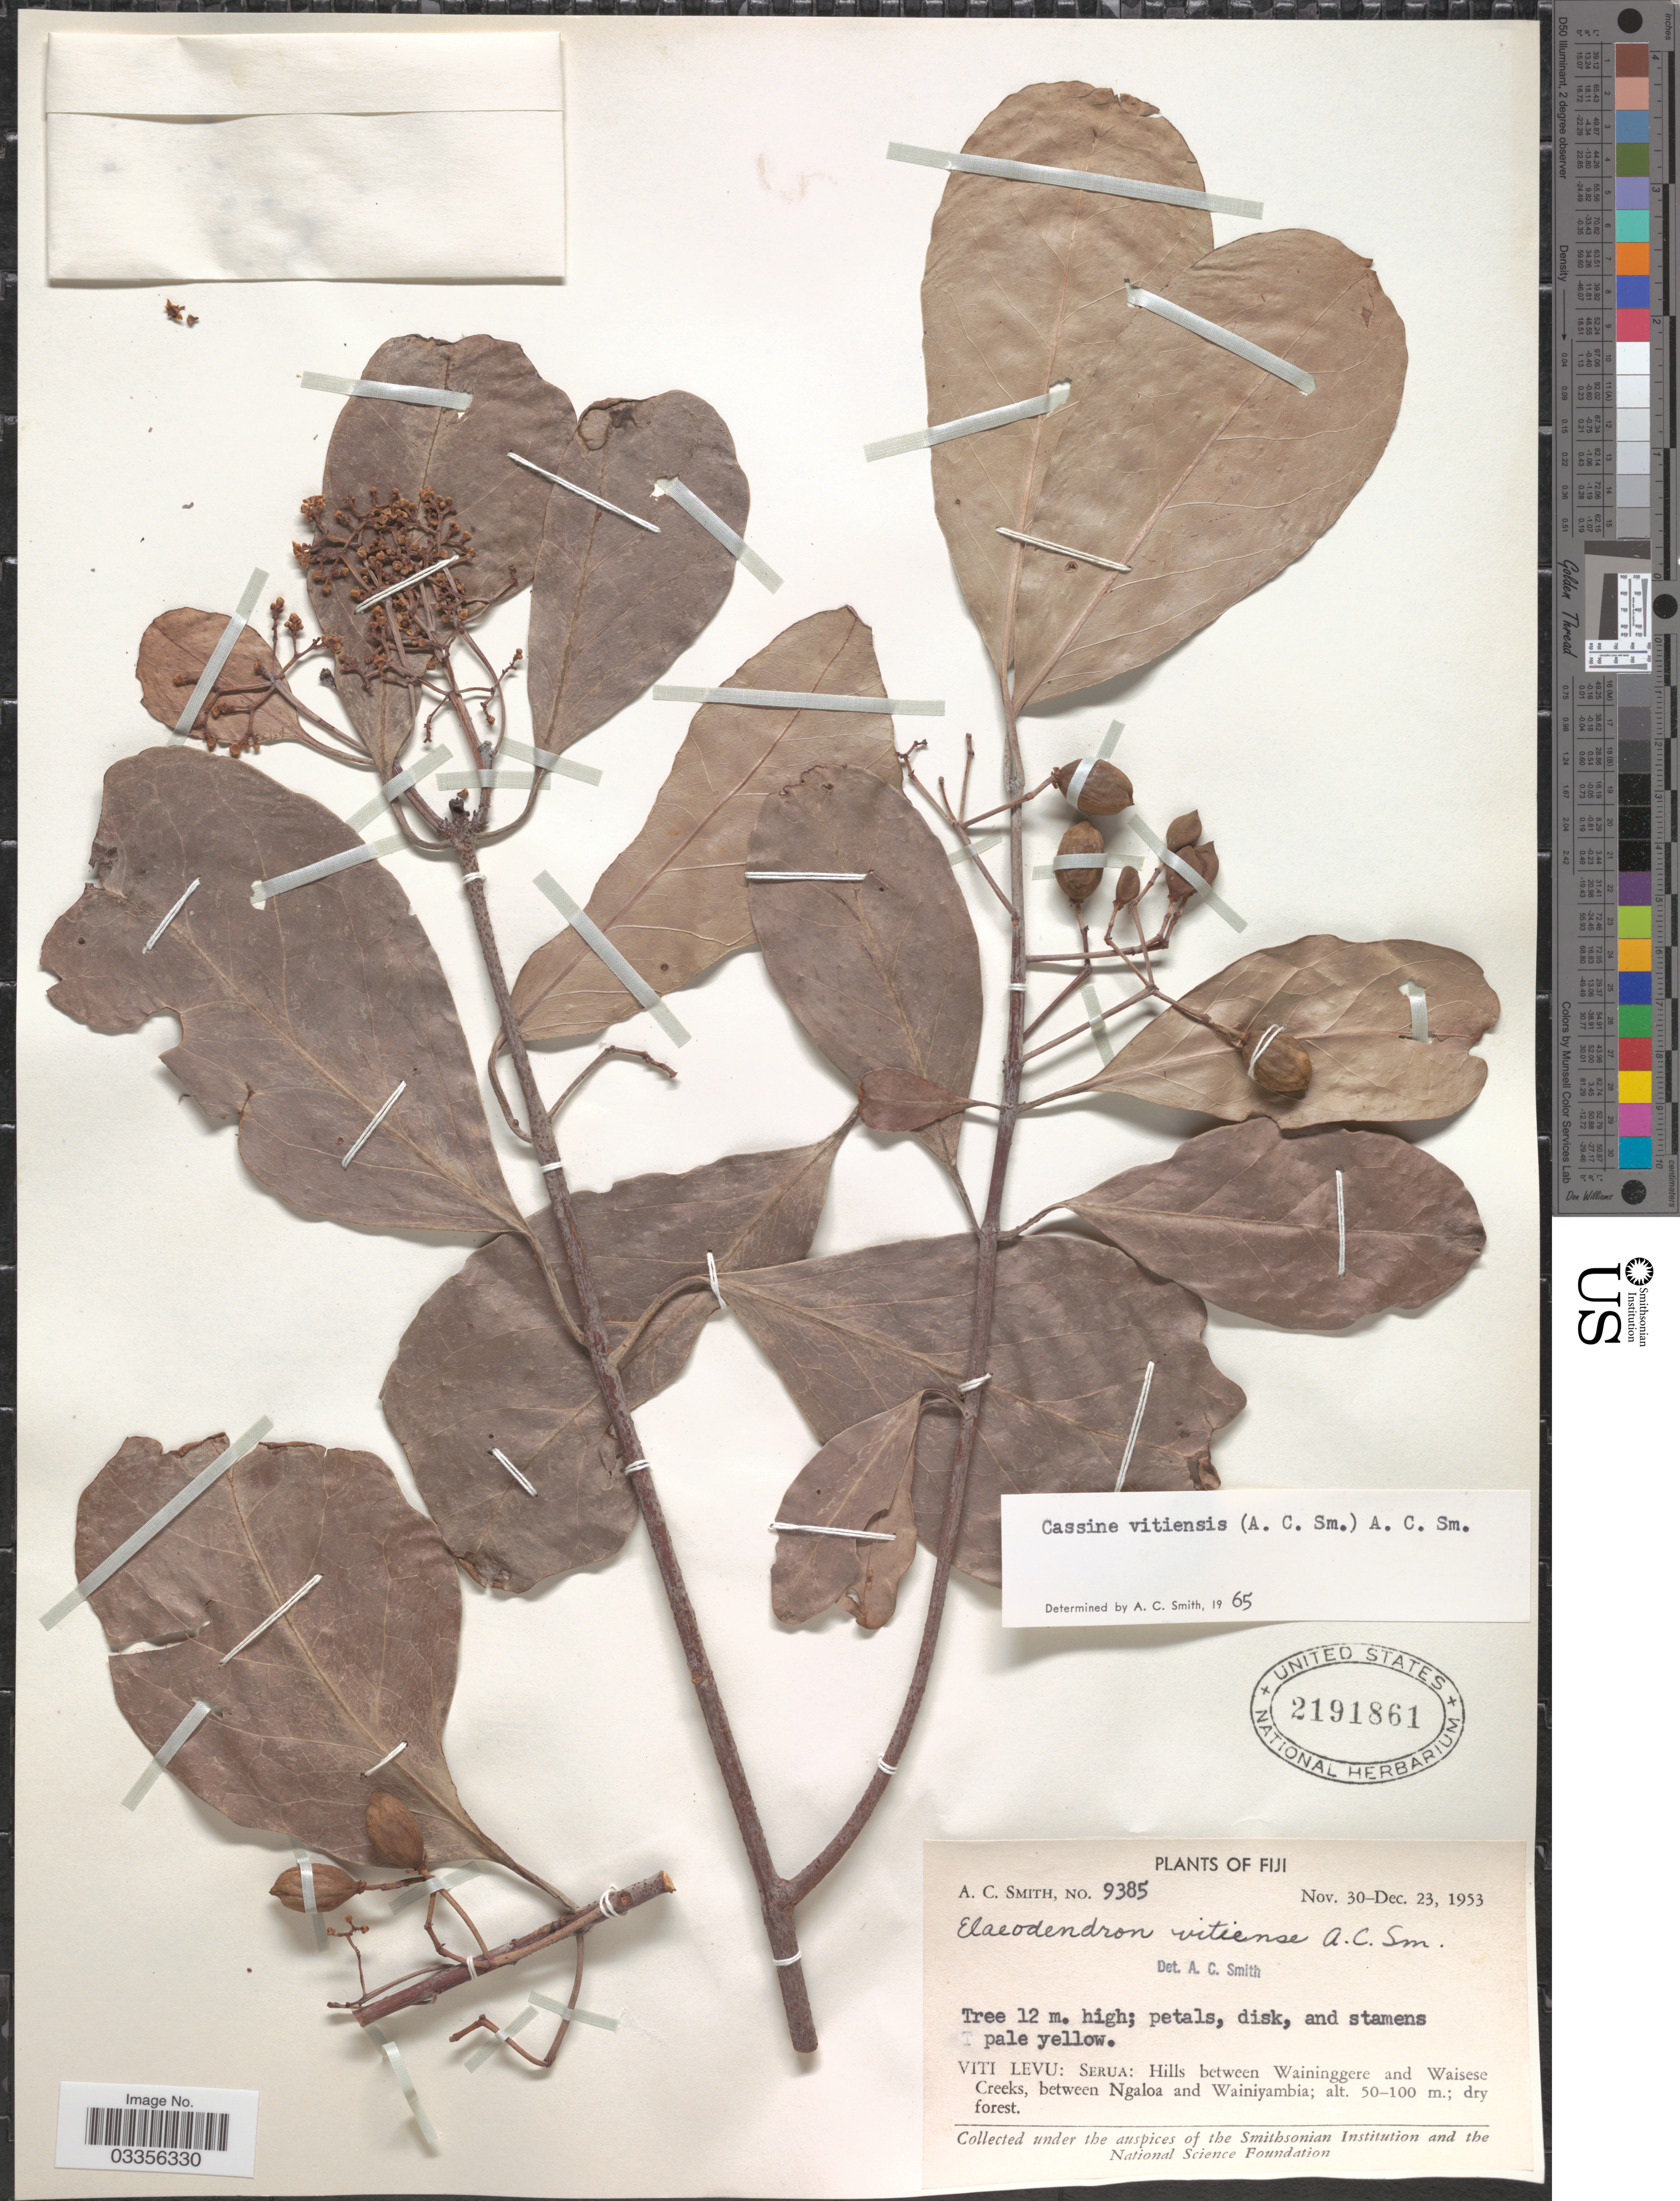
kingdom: Plantae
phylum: Tracheophyta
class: Magnoliopsida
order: Celastrales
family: Celastraceae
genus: Elaeodendron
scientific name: Elaeodendron vitiense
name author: A.C. Sm.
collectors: A. C. Smith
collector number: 9385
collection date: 1953-11-30/1953-12-23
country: Fiji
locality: Viti Levu: Serua: Hills between Waininggere and Waisese Creeks, between Ngaloa and Wainiyambia.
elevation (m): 50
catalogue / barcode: US 2191861